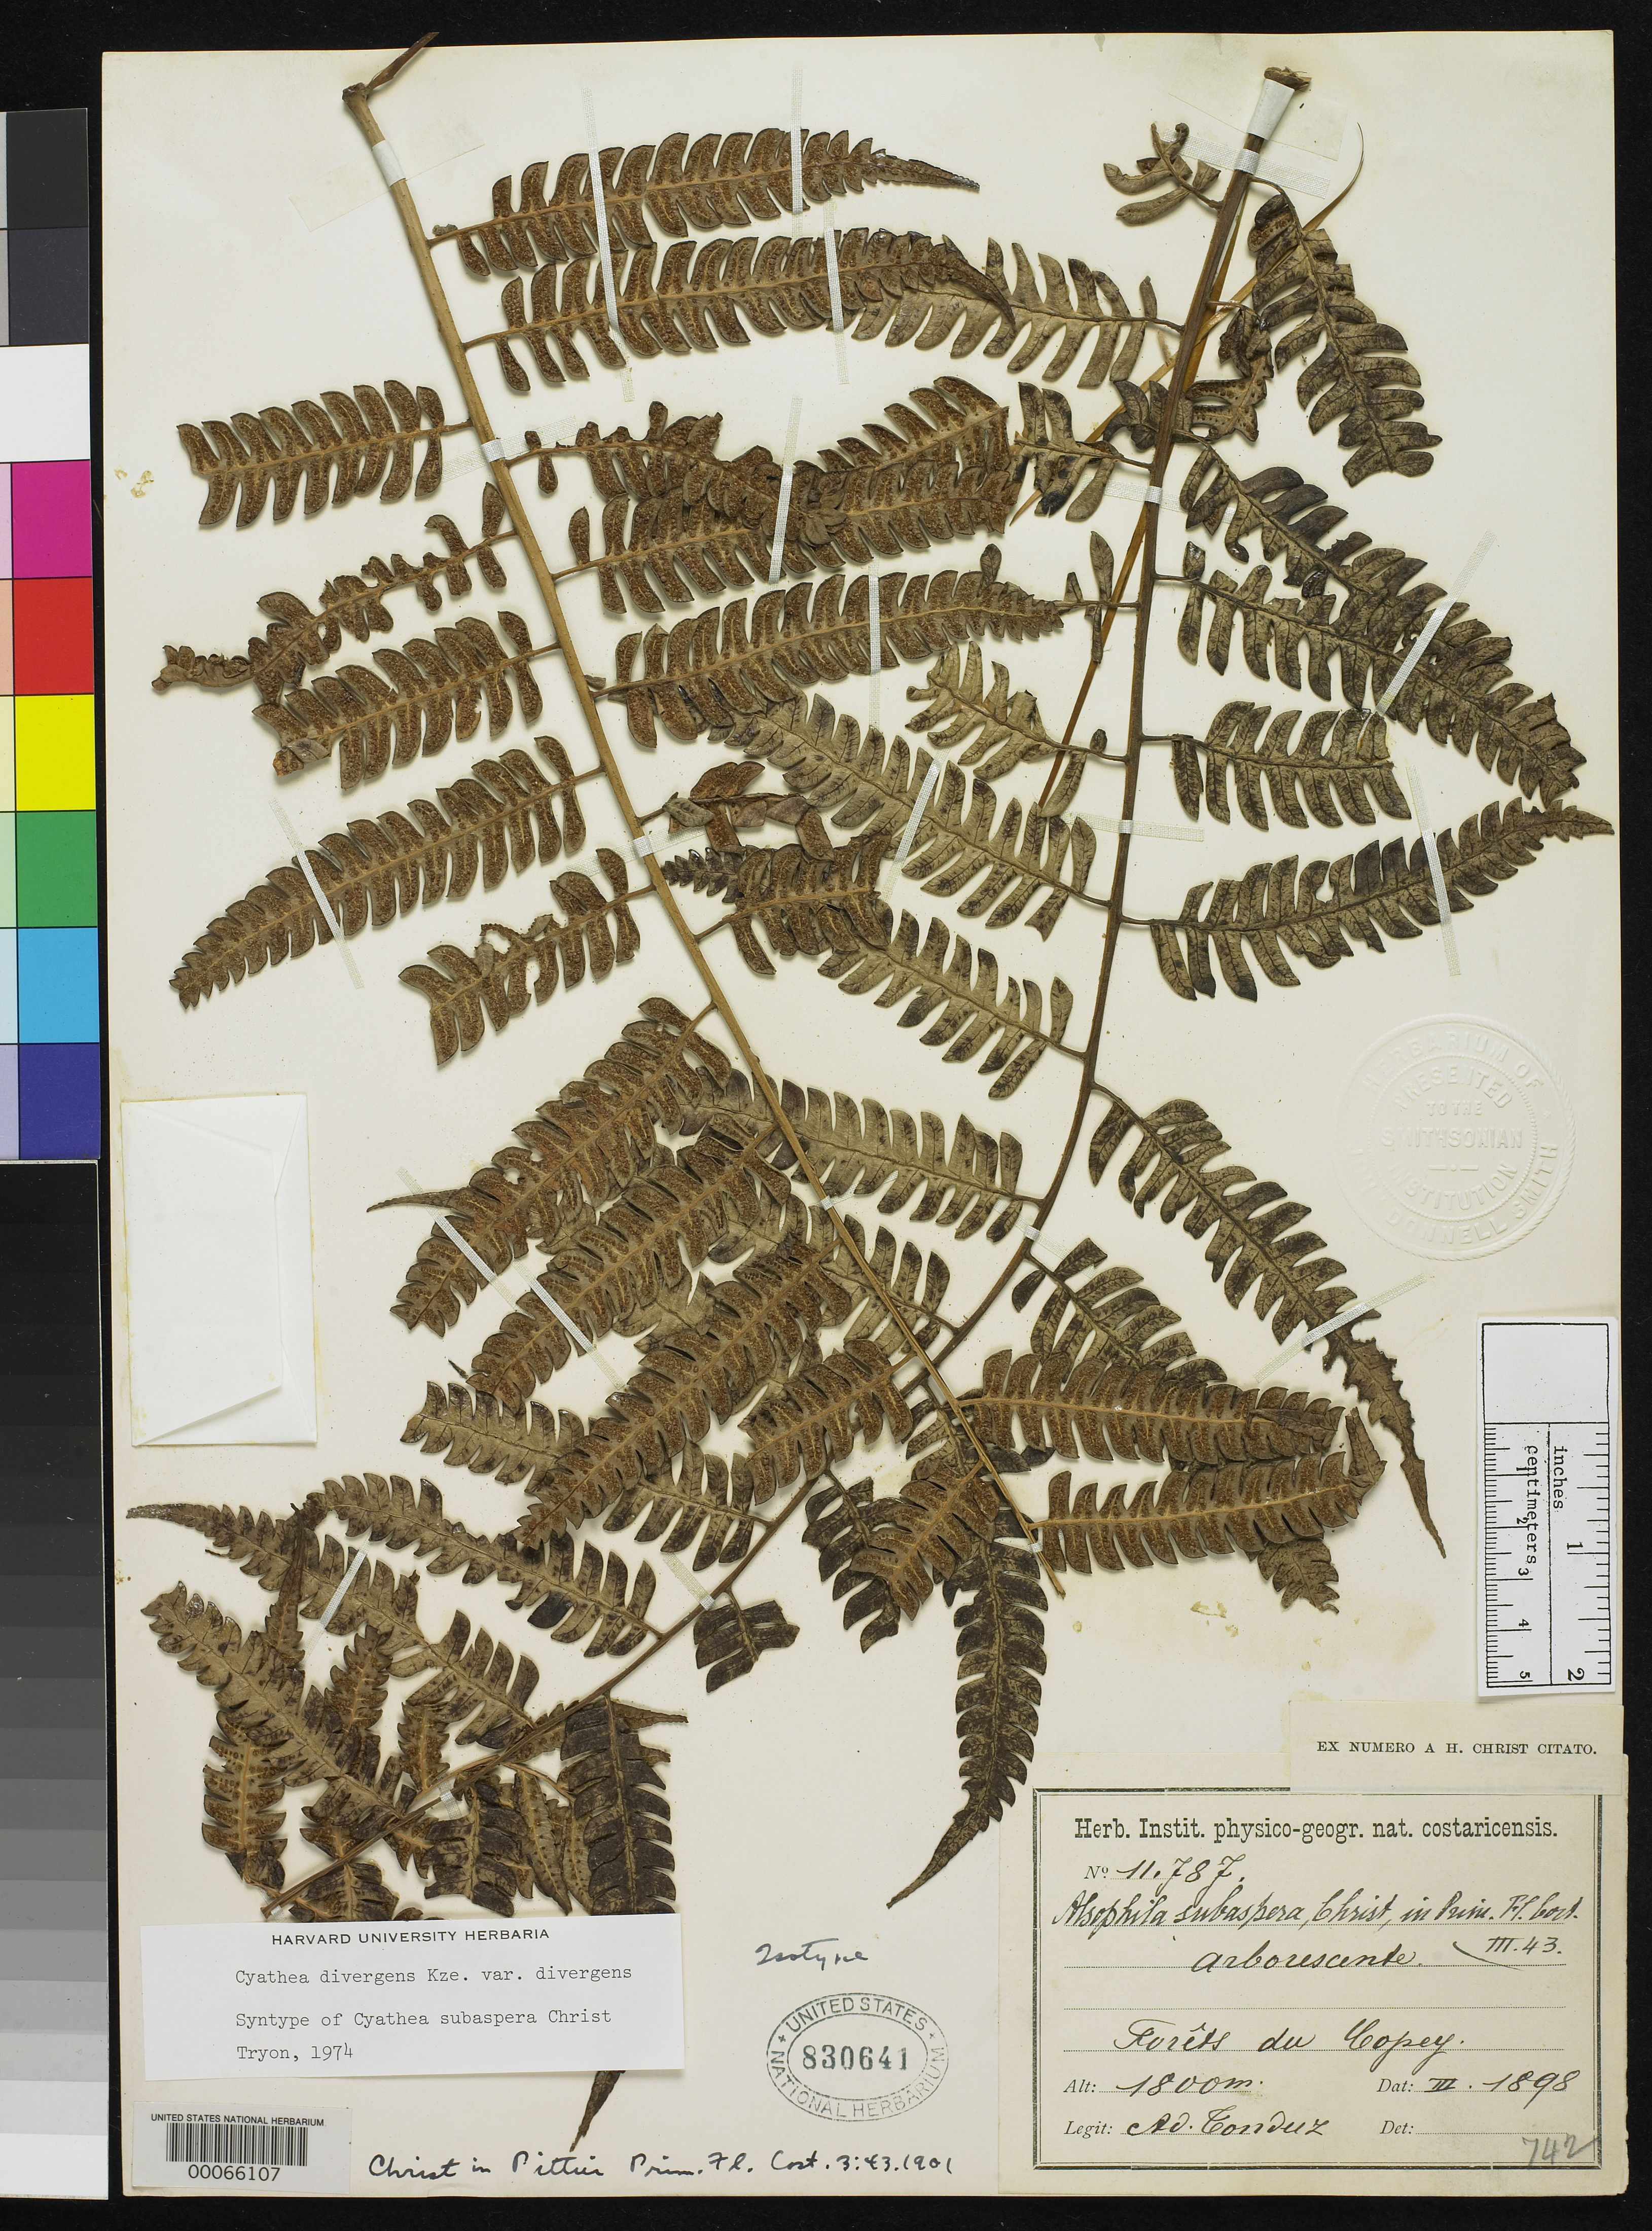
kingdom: Plantae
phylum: Tracheophyta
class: Polypodiopsida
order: Cyatheales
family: Cyatheaceae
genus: Alsophila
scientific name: Alsophila subaspera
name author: Christ in Pittier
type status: Isosyntype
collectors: A. Tonduz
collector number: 11787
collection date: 1900-04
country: Costa Rica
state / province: Guanacaste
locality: forets de Nicoya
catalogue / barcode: US 830641